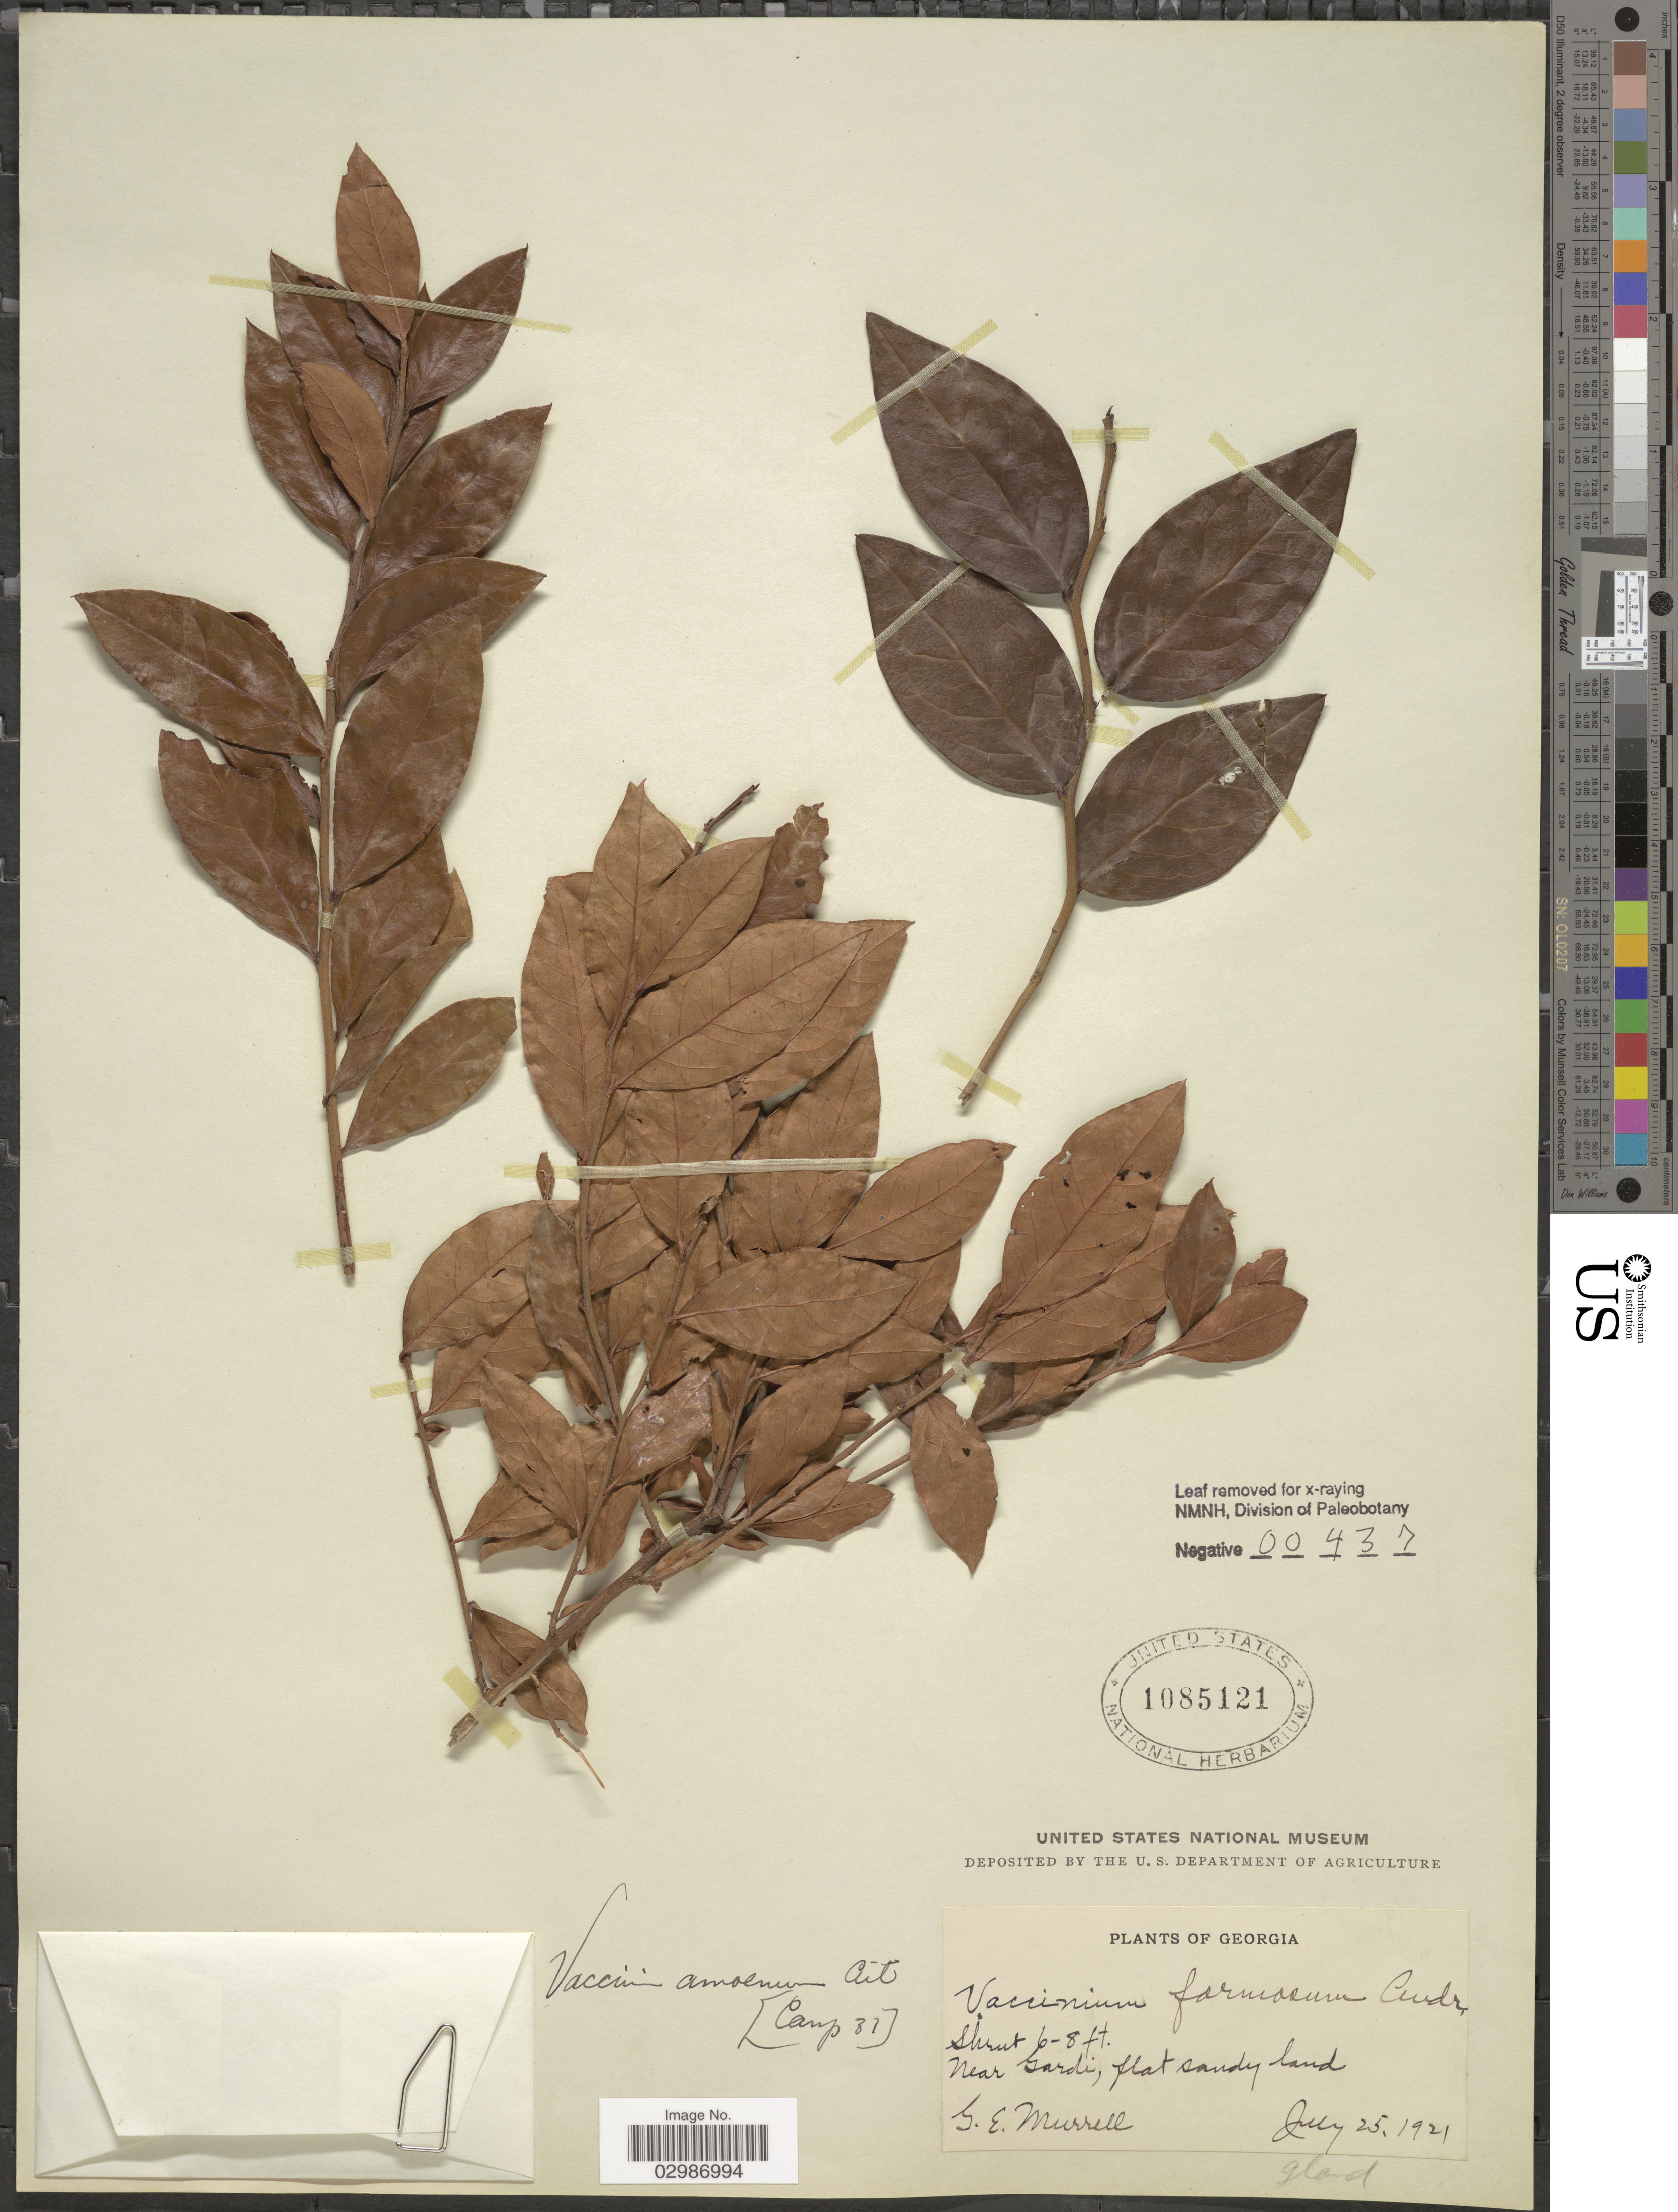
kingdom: Plantae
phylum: Tracheophyta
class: Magnoliopsida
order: Ericales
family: Ericaceae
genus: Vaccinium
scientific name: Vaccinium amoenum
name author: Aiton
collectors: G. Murrell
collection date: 1921-07-25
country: United States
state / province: Georgia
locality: Near Gardi.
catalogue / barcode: US 1085121